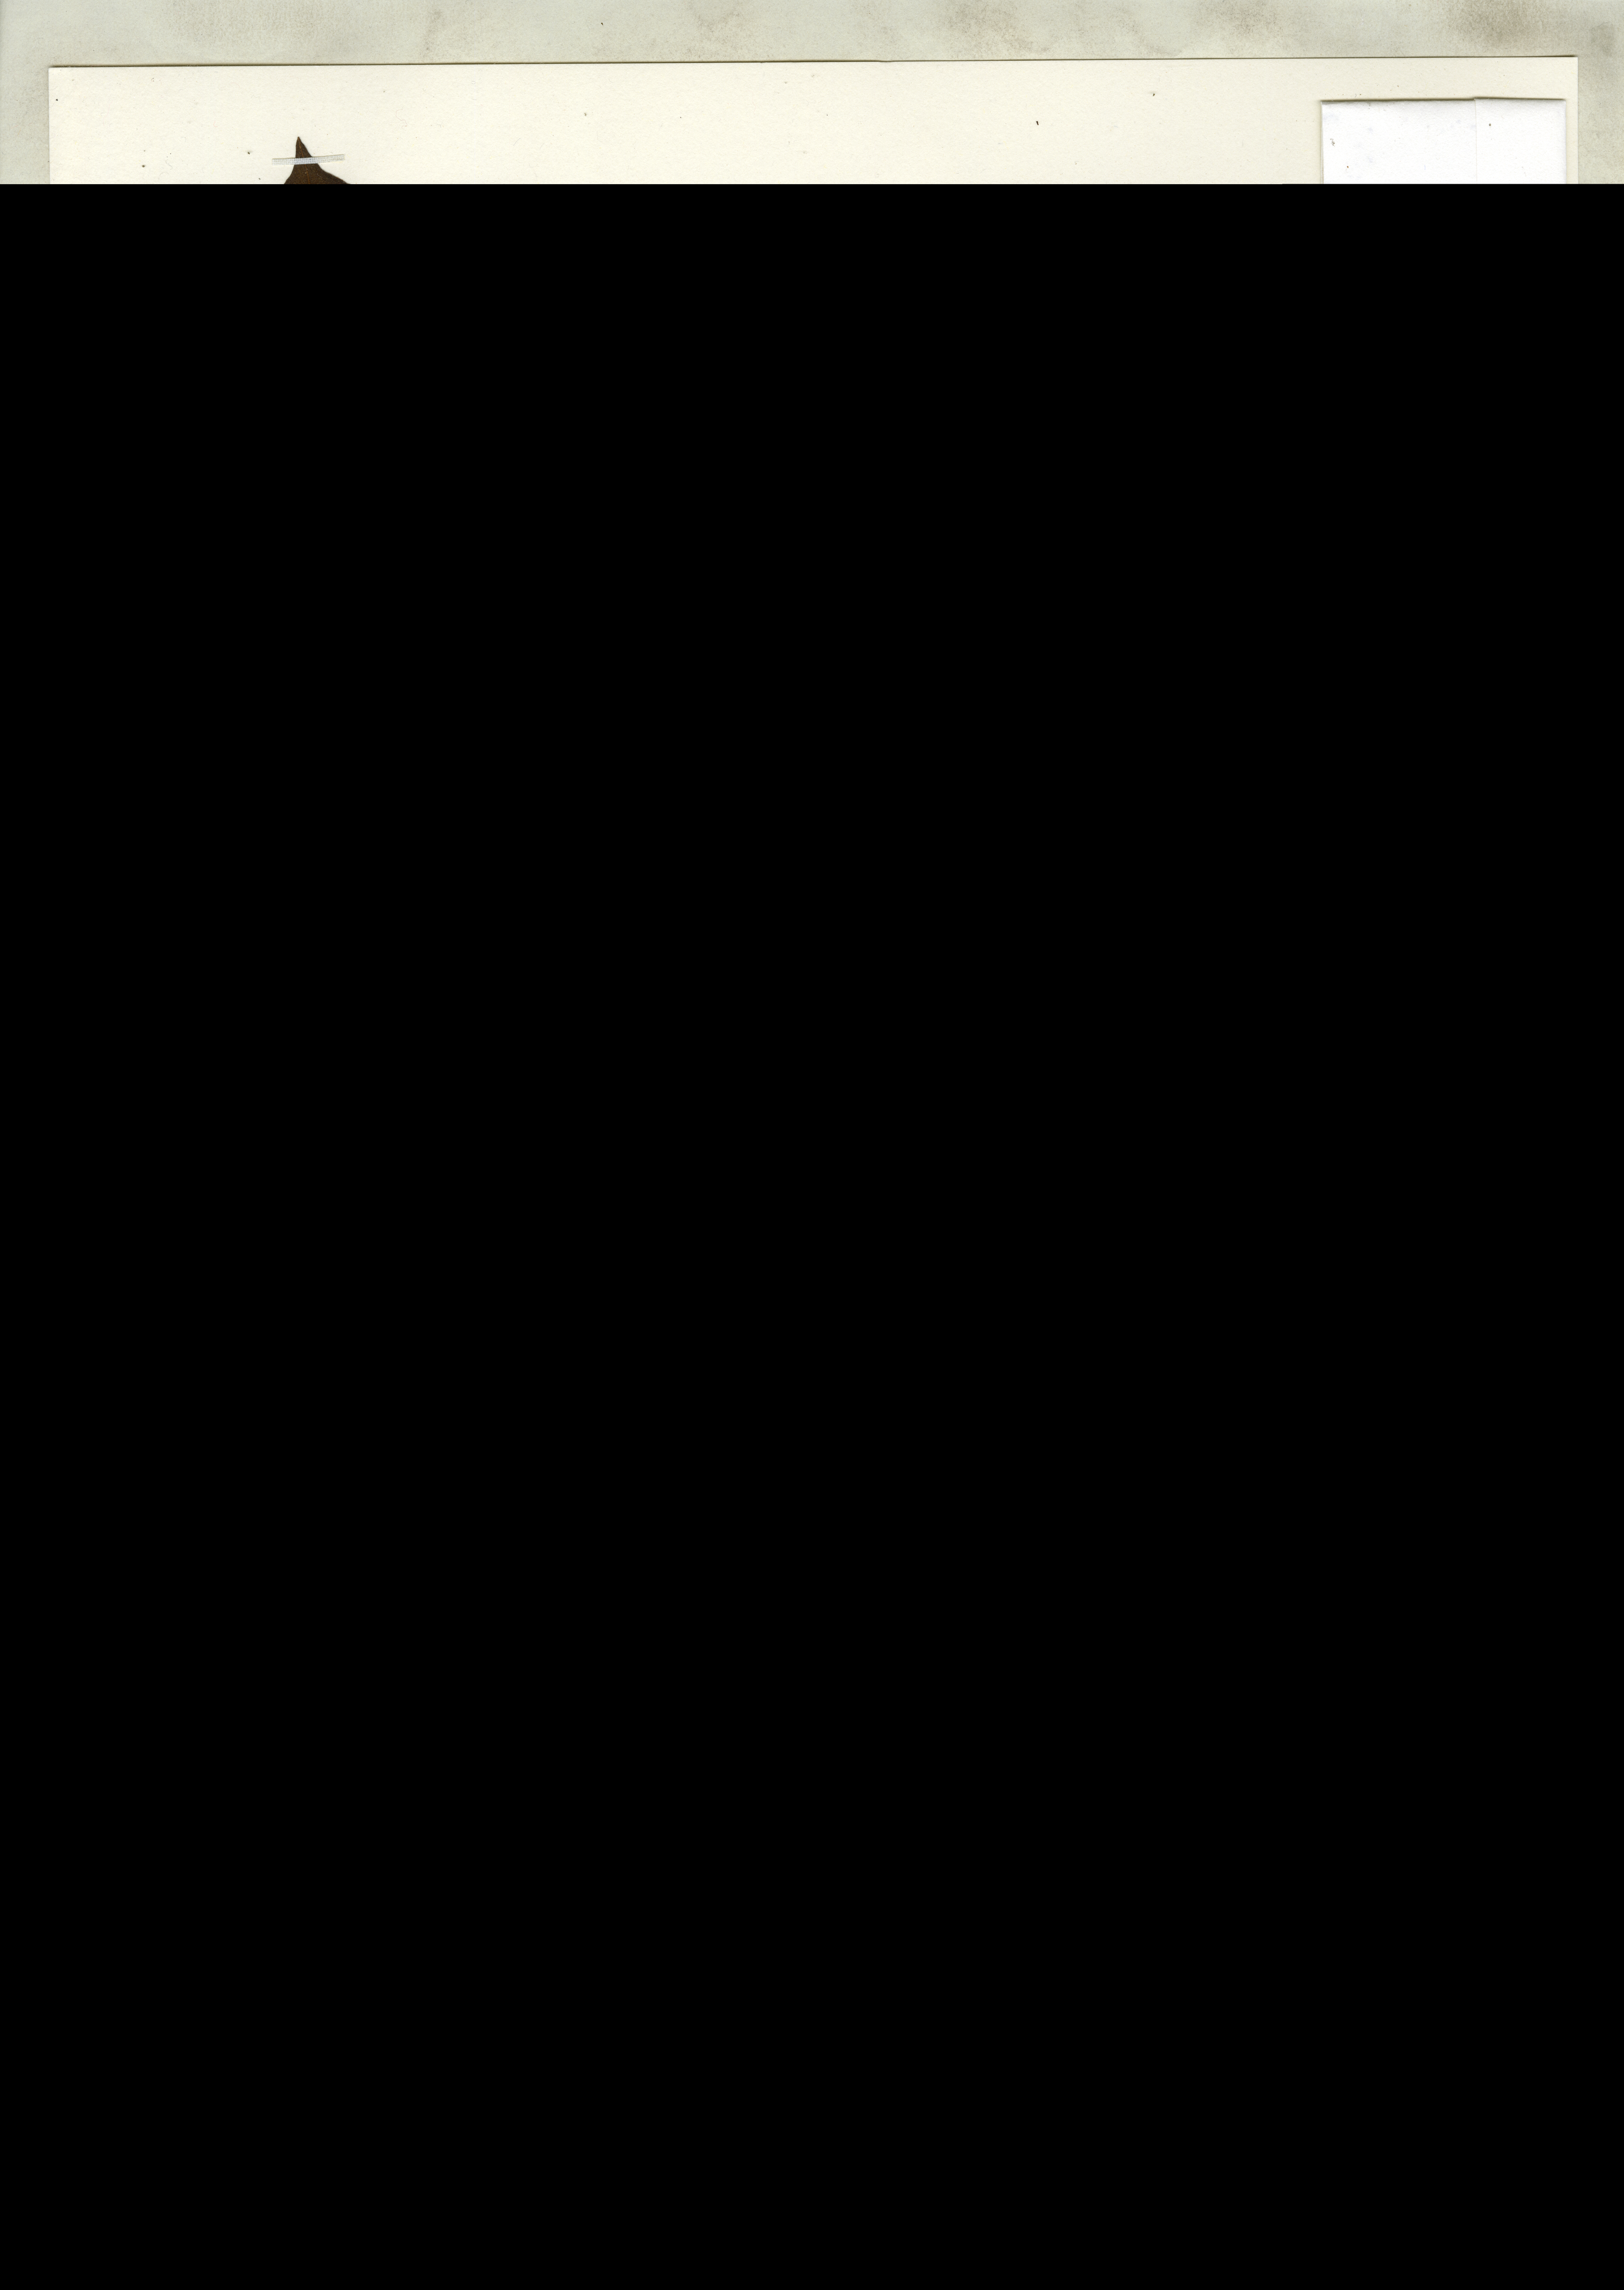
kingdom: Plantae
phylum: Tracheophyta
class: Magnoliopsida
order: Ericales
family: Primulaceae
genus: Parathesis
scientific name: Parathesis palaciosii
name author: Pipoly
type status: Isotype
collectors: W. Palacios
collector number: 4761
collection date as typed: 12 Dec 1989 to 14 Dec 1989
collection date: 1989-12-12/1989-12-14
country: Ecuador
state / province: Napo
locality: Canton Tena, Estacion Biologica Jatun Sacha, Rio Napo, 8 km E de Misahualli.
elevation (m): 400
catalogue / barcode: US 3273399